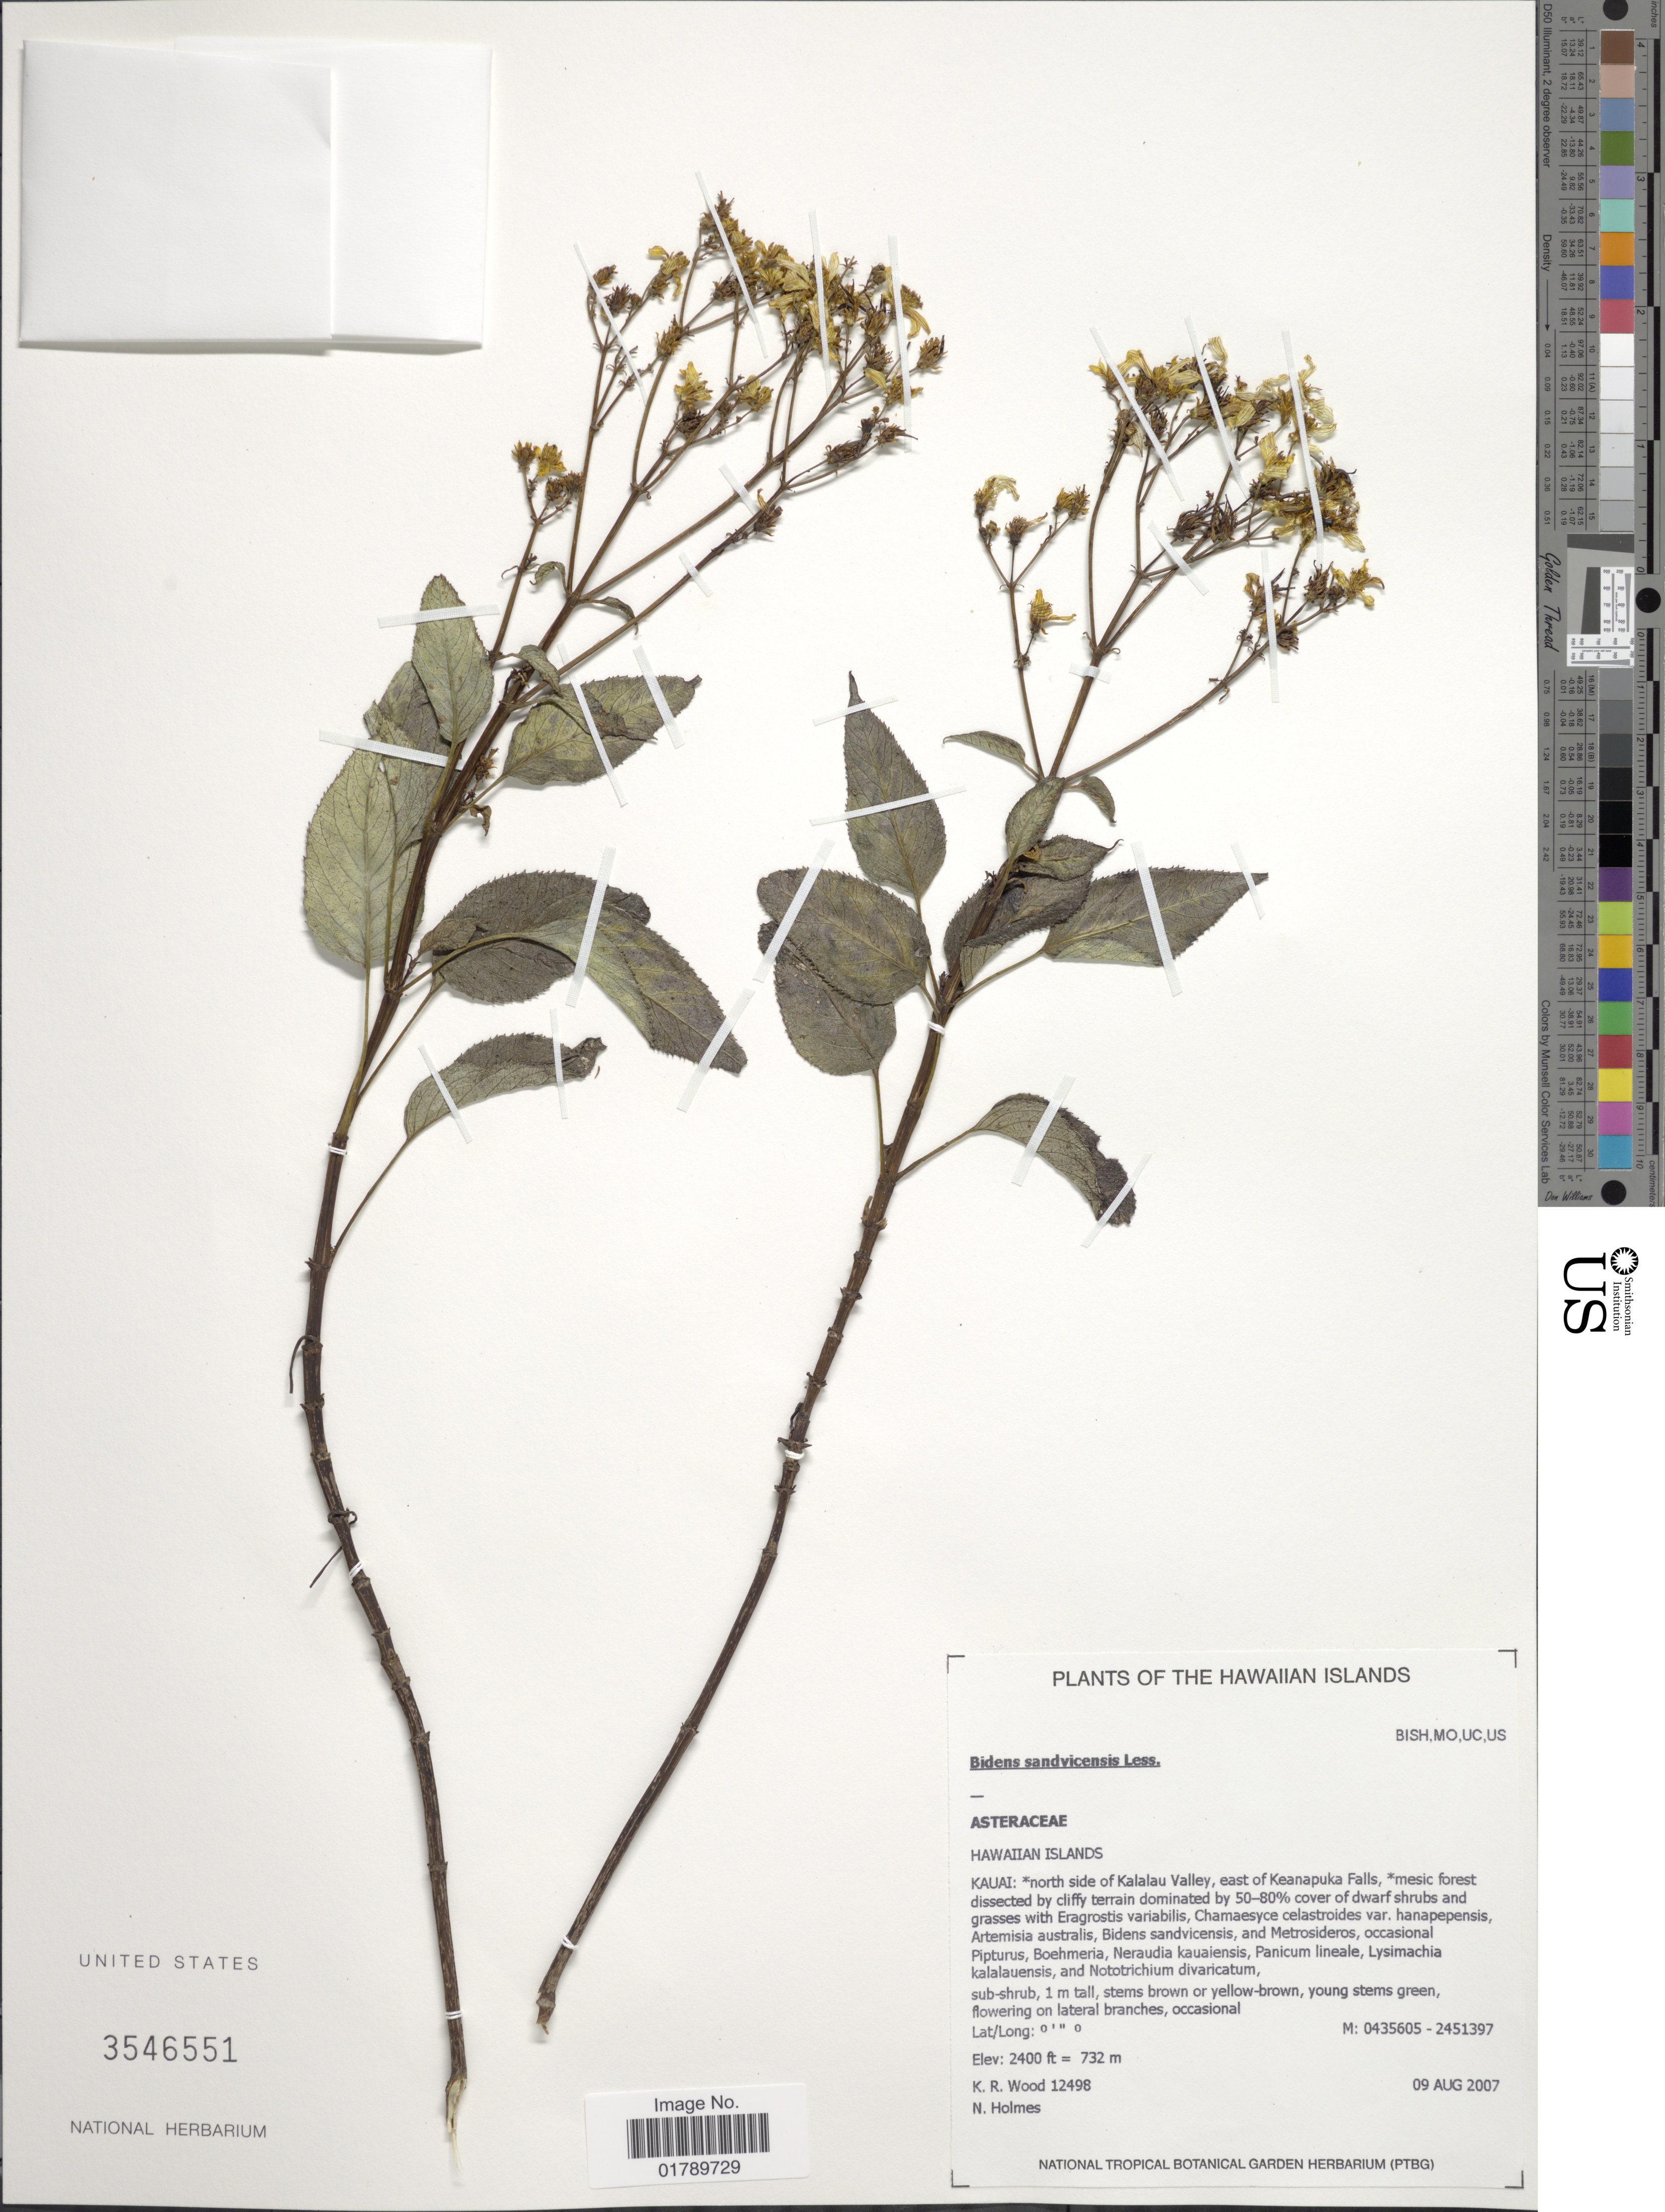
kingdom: Plantae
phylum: Tracheophyta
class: Magnoliopsida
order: Asterales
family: Asteraceae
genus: Bidens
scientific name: Bidens sandvicensis subsp. sandvicensis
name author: Less.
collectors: K. R. Wood & N. Holmes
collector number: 12498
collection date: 2007-08-09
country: United States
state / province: Hawaii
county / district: Kauai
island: Kaua'i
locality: North side of Kalalau Valley, east of keanapuka Falls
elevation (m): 732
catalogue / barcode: US 3546551